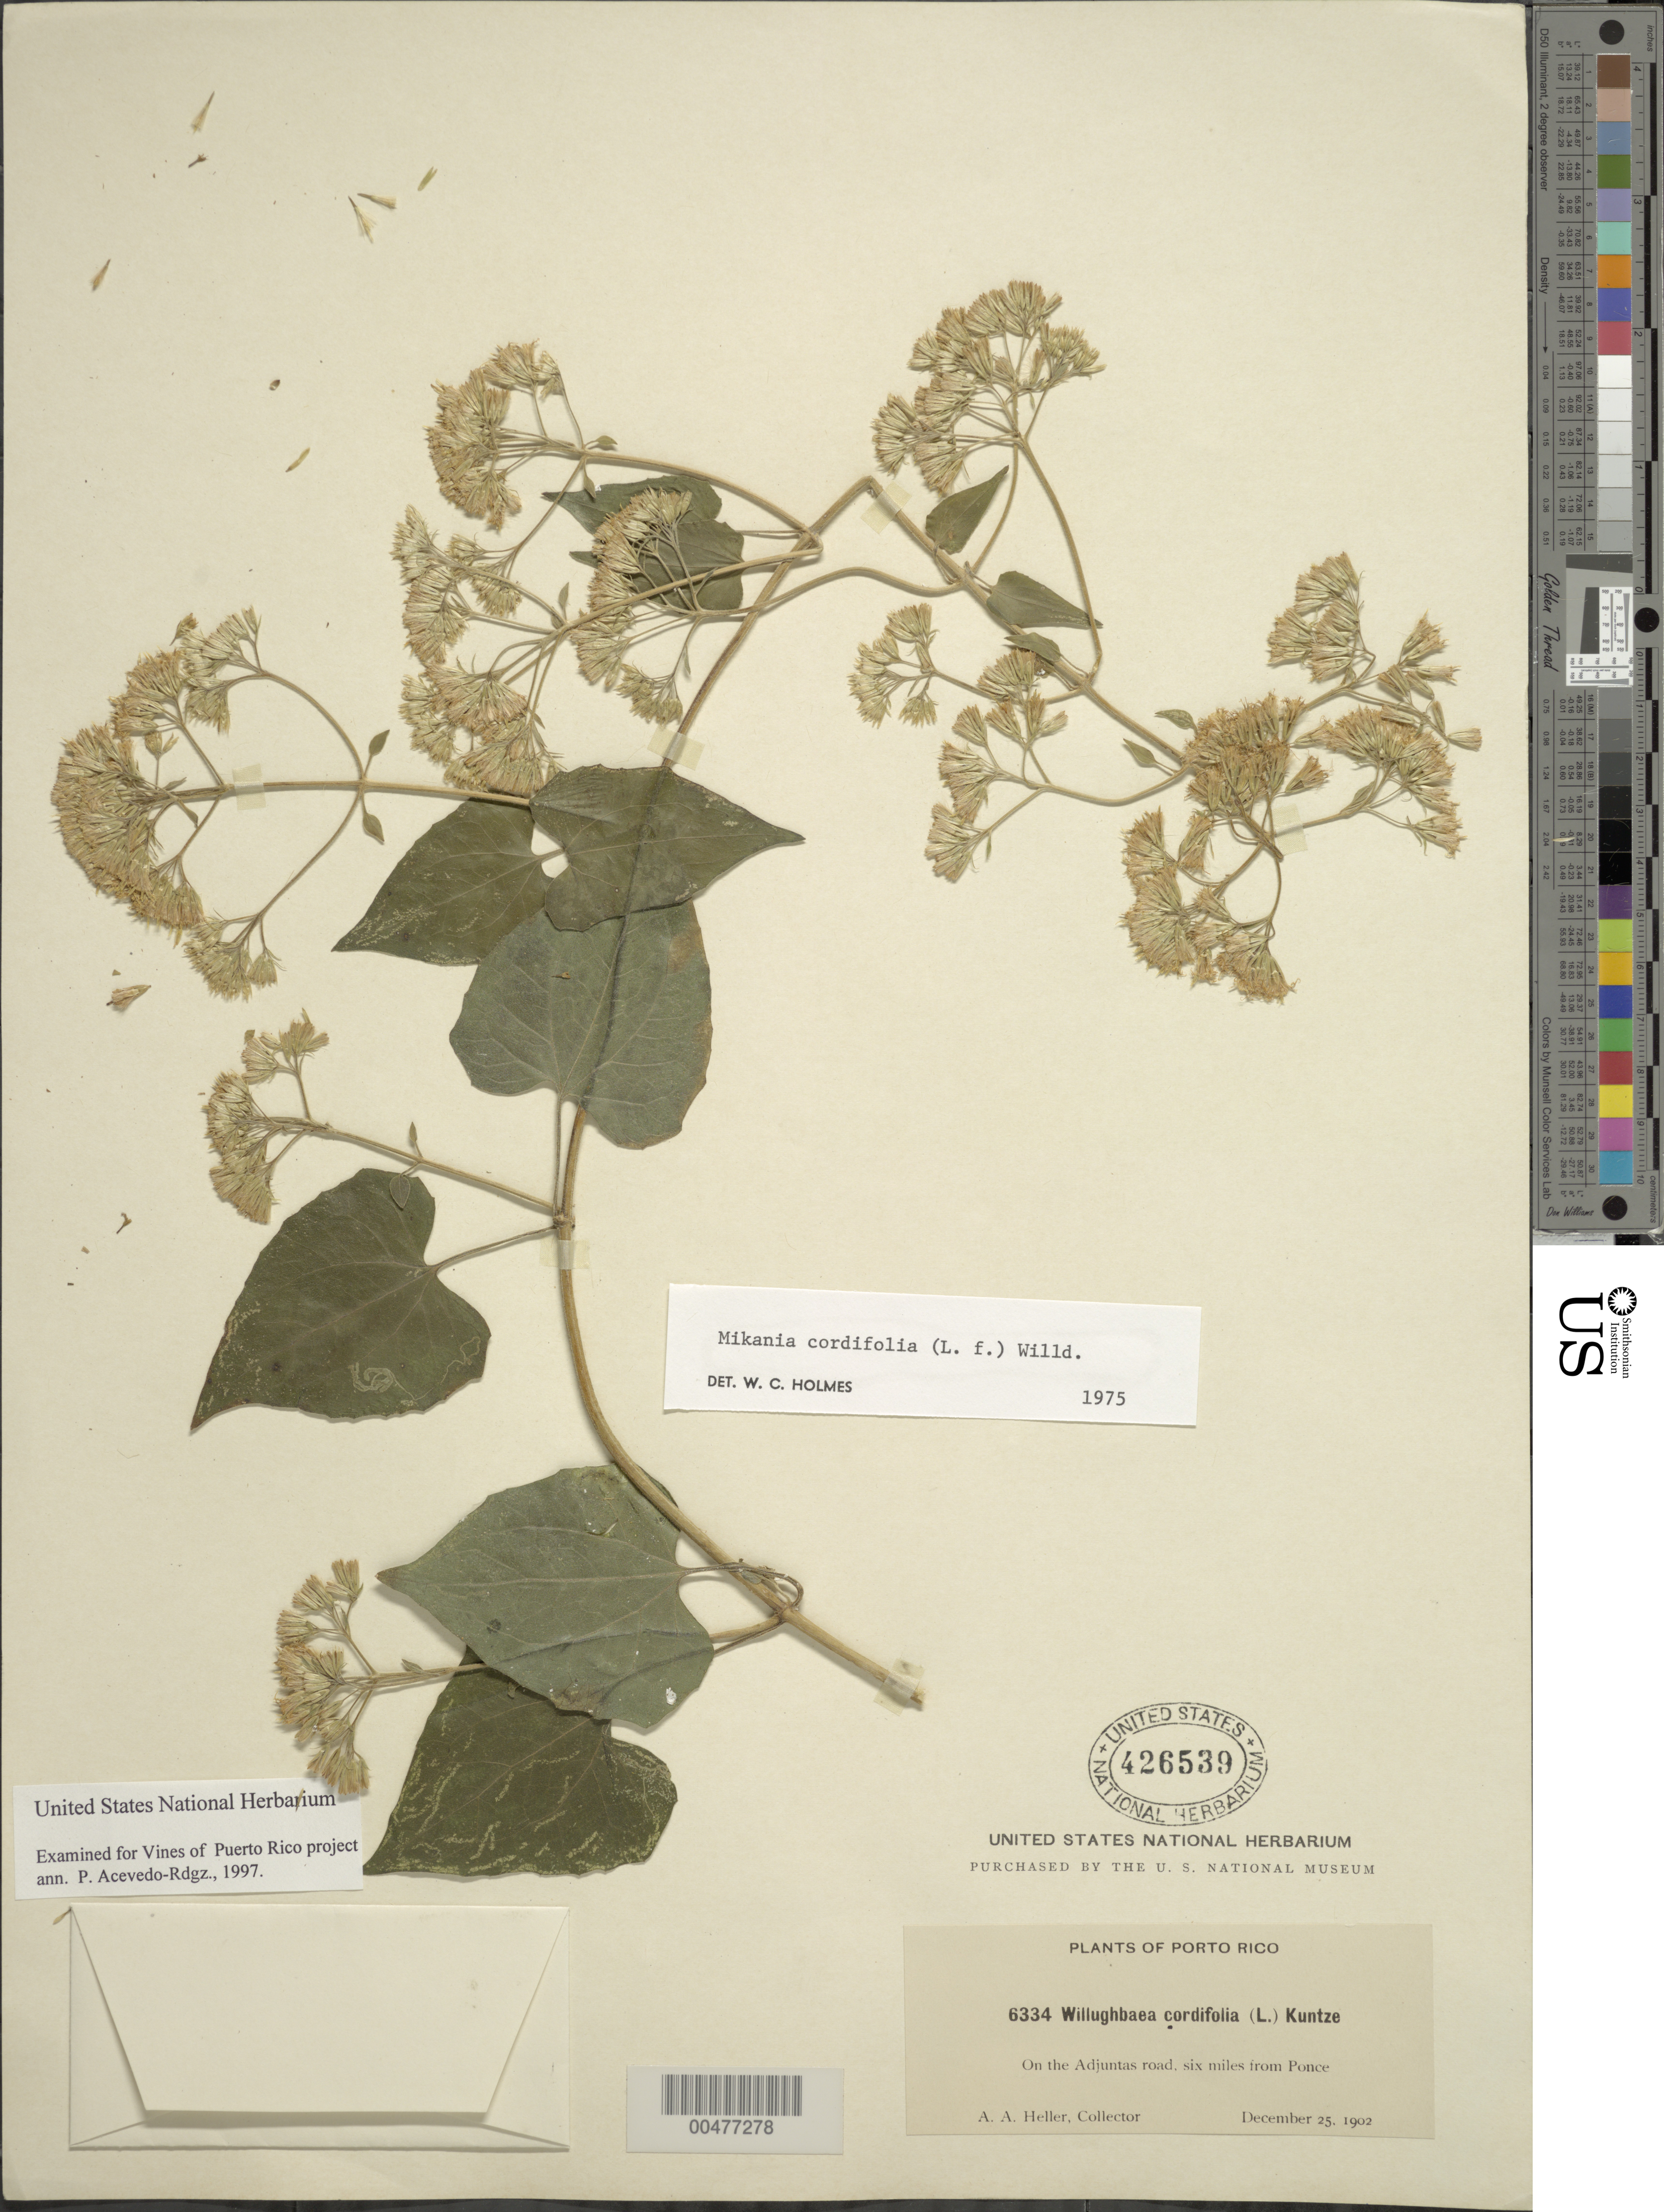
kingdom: Plantae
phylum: Tracheophyta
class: Magnoliopsida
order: Asterales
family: Asteraceae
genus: Mikania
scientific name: Mikania cordifolia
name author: Kunth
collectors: -- Heller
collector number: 6334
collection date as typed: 25 Dec 1902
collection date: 1902-12-25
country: Puerto Rico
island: Greater Antilles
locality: on the Adjuntas Road, 6 mi. from Ponce.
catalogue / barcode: US 426539